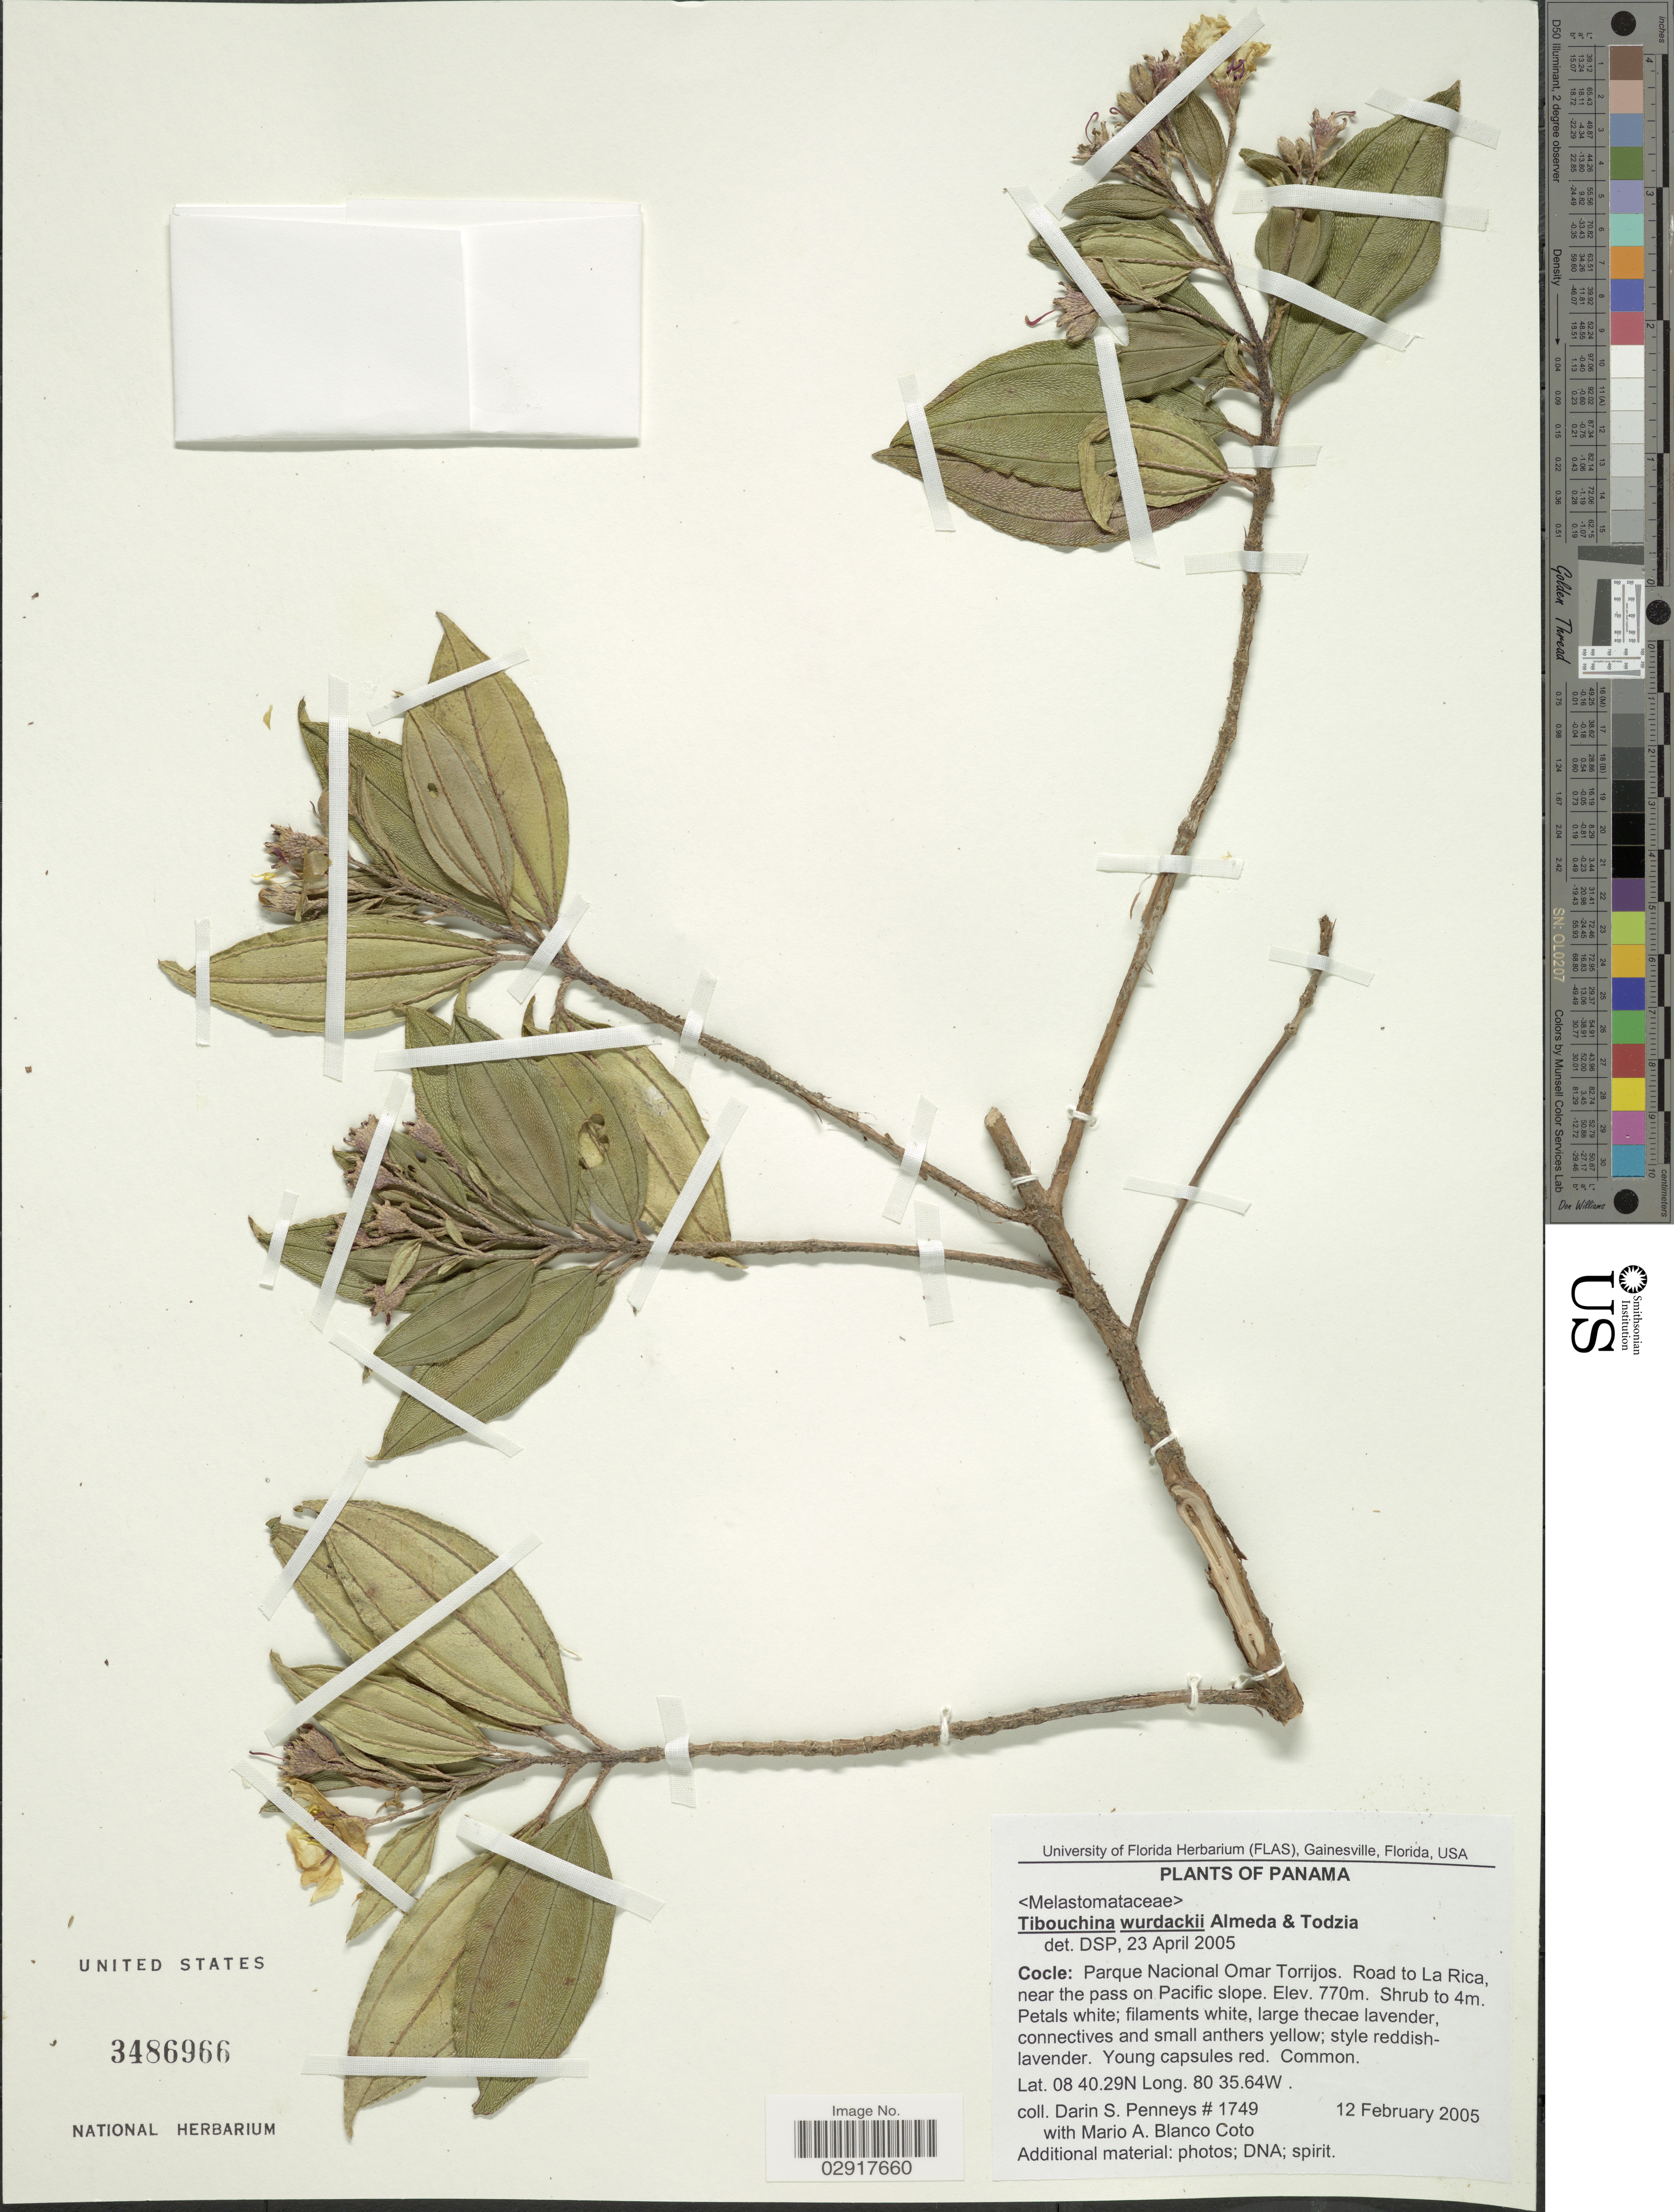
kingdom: Plantae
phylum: Tracheophyta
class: Magnoliopsida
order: Myrtales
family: Melastomataceae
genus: Andesanthus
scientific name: Andesanthus wurdackii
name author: (Almeda & Todzia) P.J.F. Guim. & Michelang.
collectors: D. S. Penneys & M. A. Blanco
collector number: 1749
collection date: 2005-02-12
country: Panama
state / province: Coclé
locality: Parque Nacional Omar Torrijos. Road to La Rica, near the pass on Pacific slope.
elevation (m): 770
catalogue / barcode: US 3486966